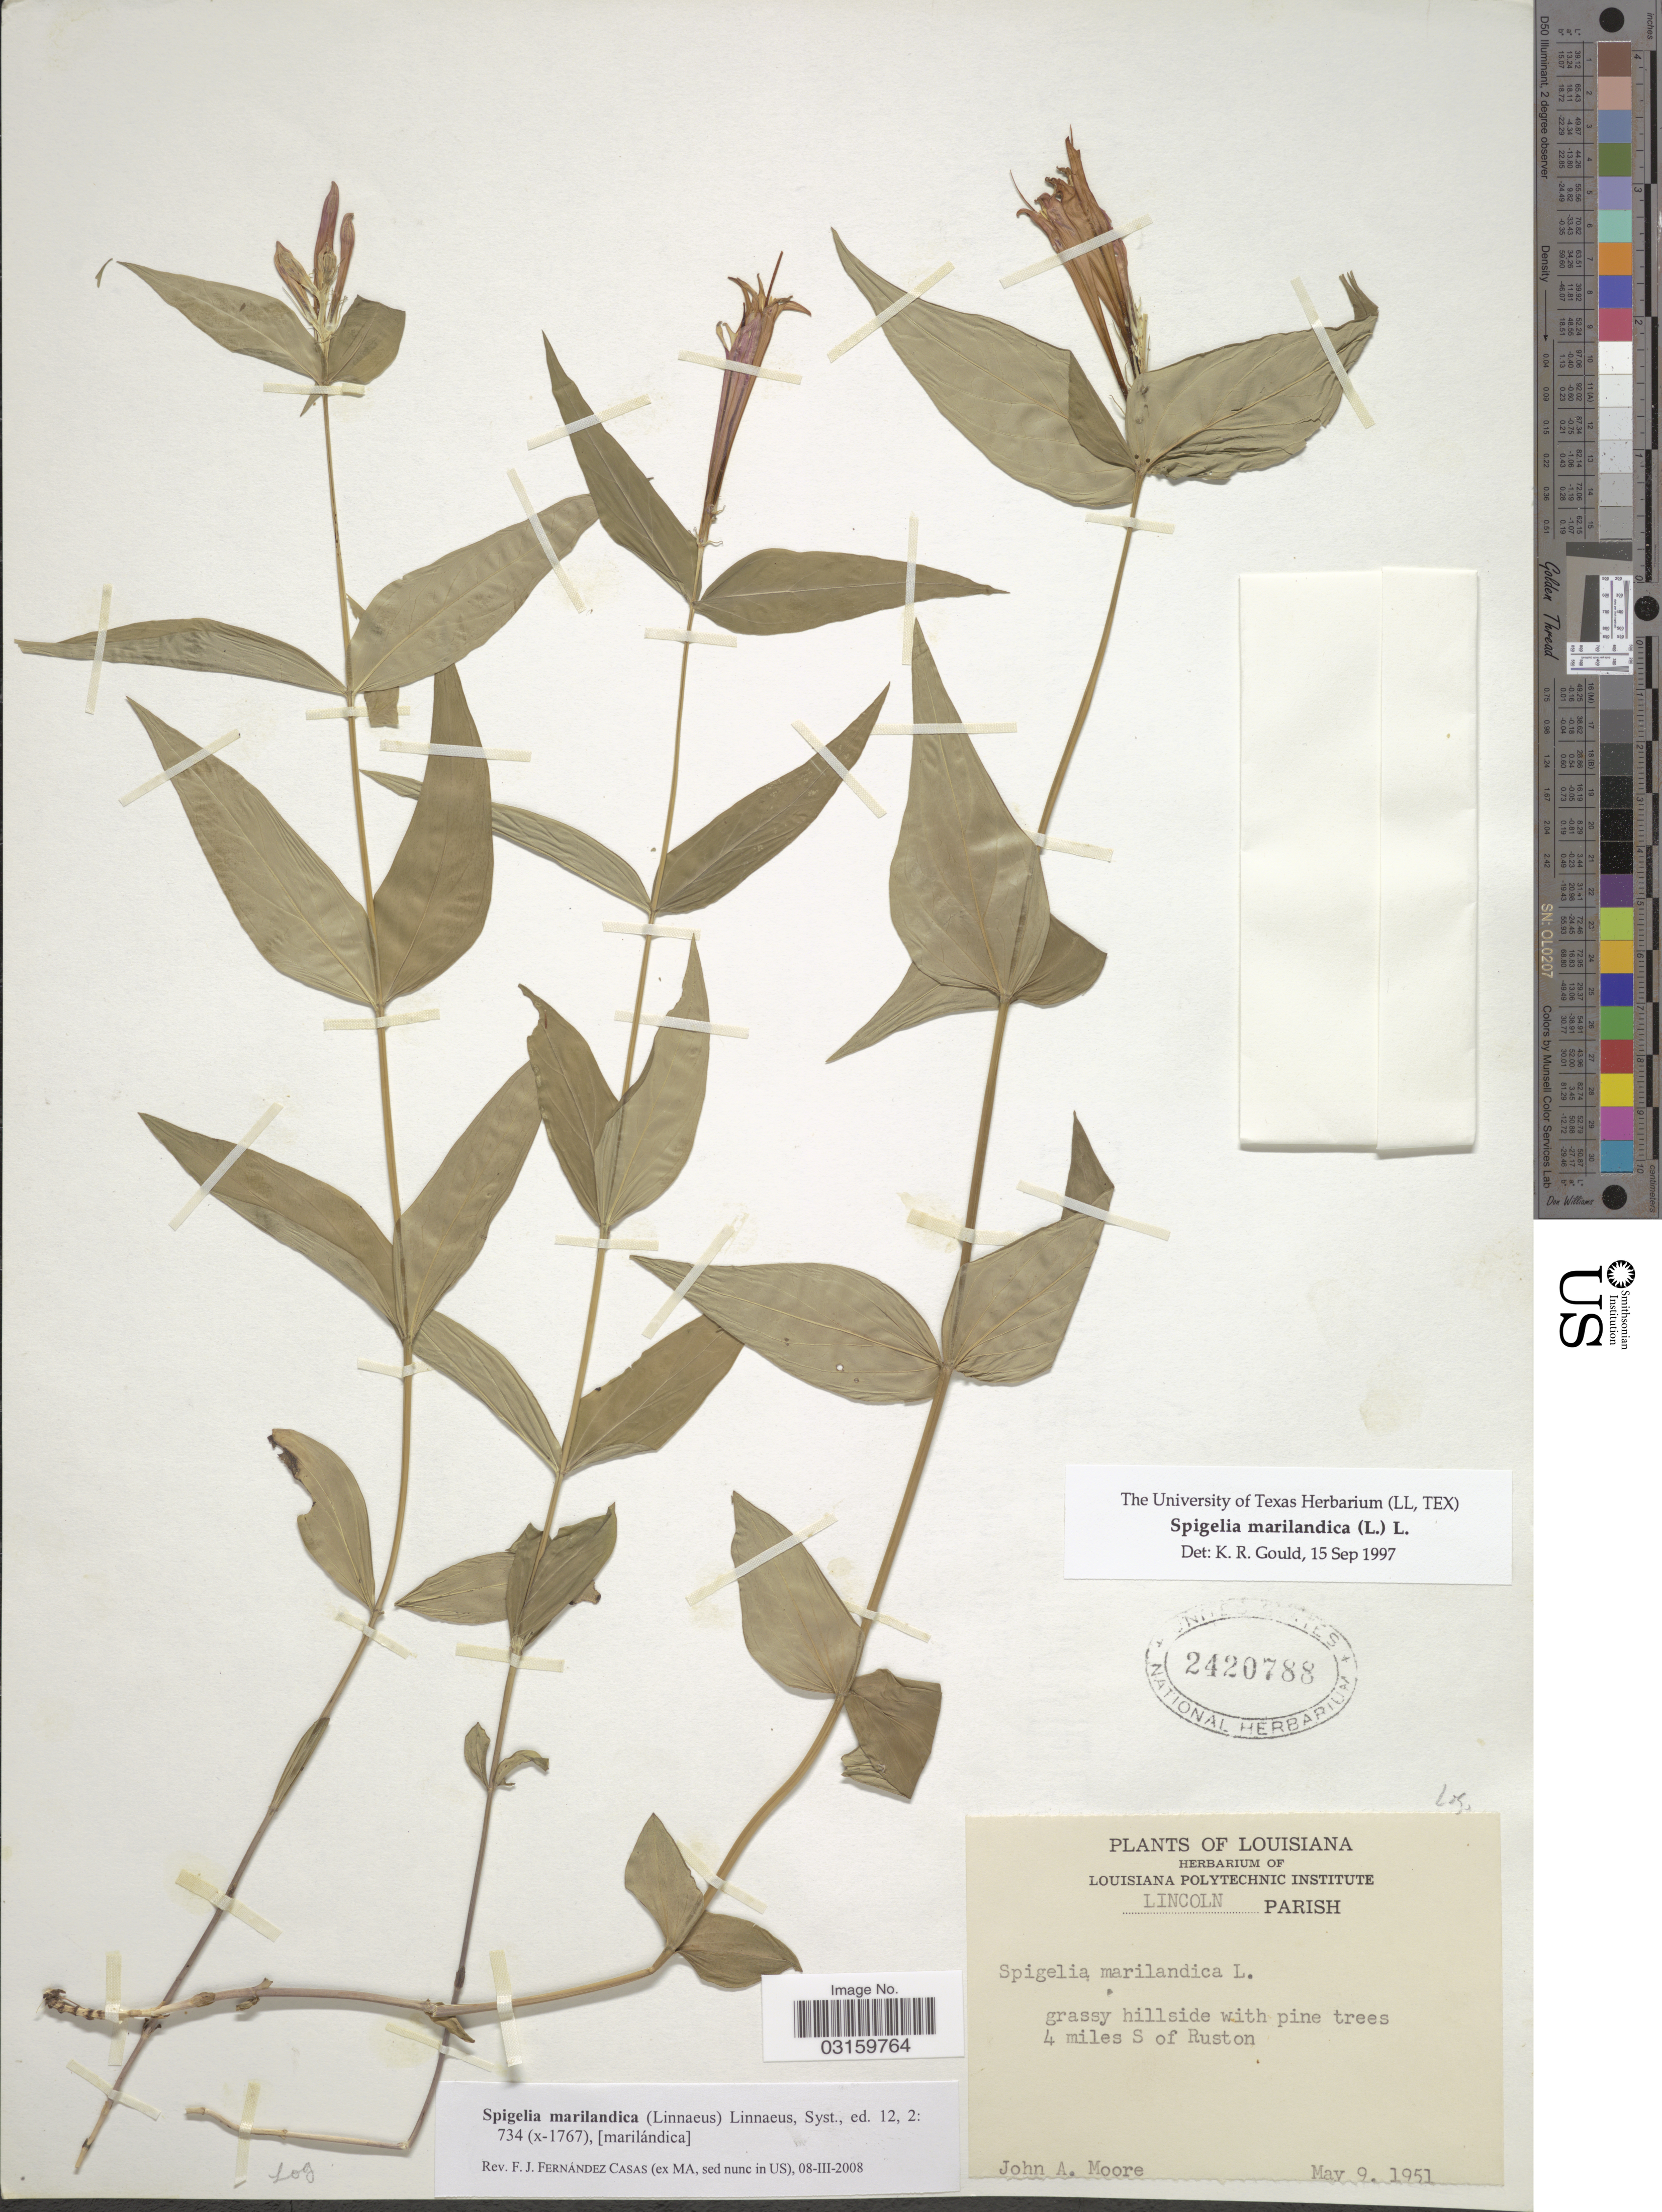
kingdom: Plantae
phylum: Tracheophyta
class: Magnoliopsida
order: Gentianales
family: Loganiaceae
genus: Spigelia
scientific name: Spigelia marilandica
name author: (L.) L.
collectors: J. A. Moore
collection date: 1951-05-09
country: United States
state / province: Louisiana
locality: Lincoln Parish, 4 miles S of Ruston.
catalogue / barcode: US 2420788